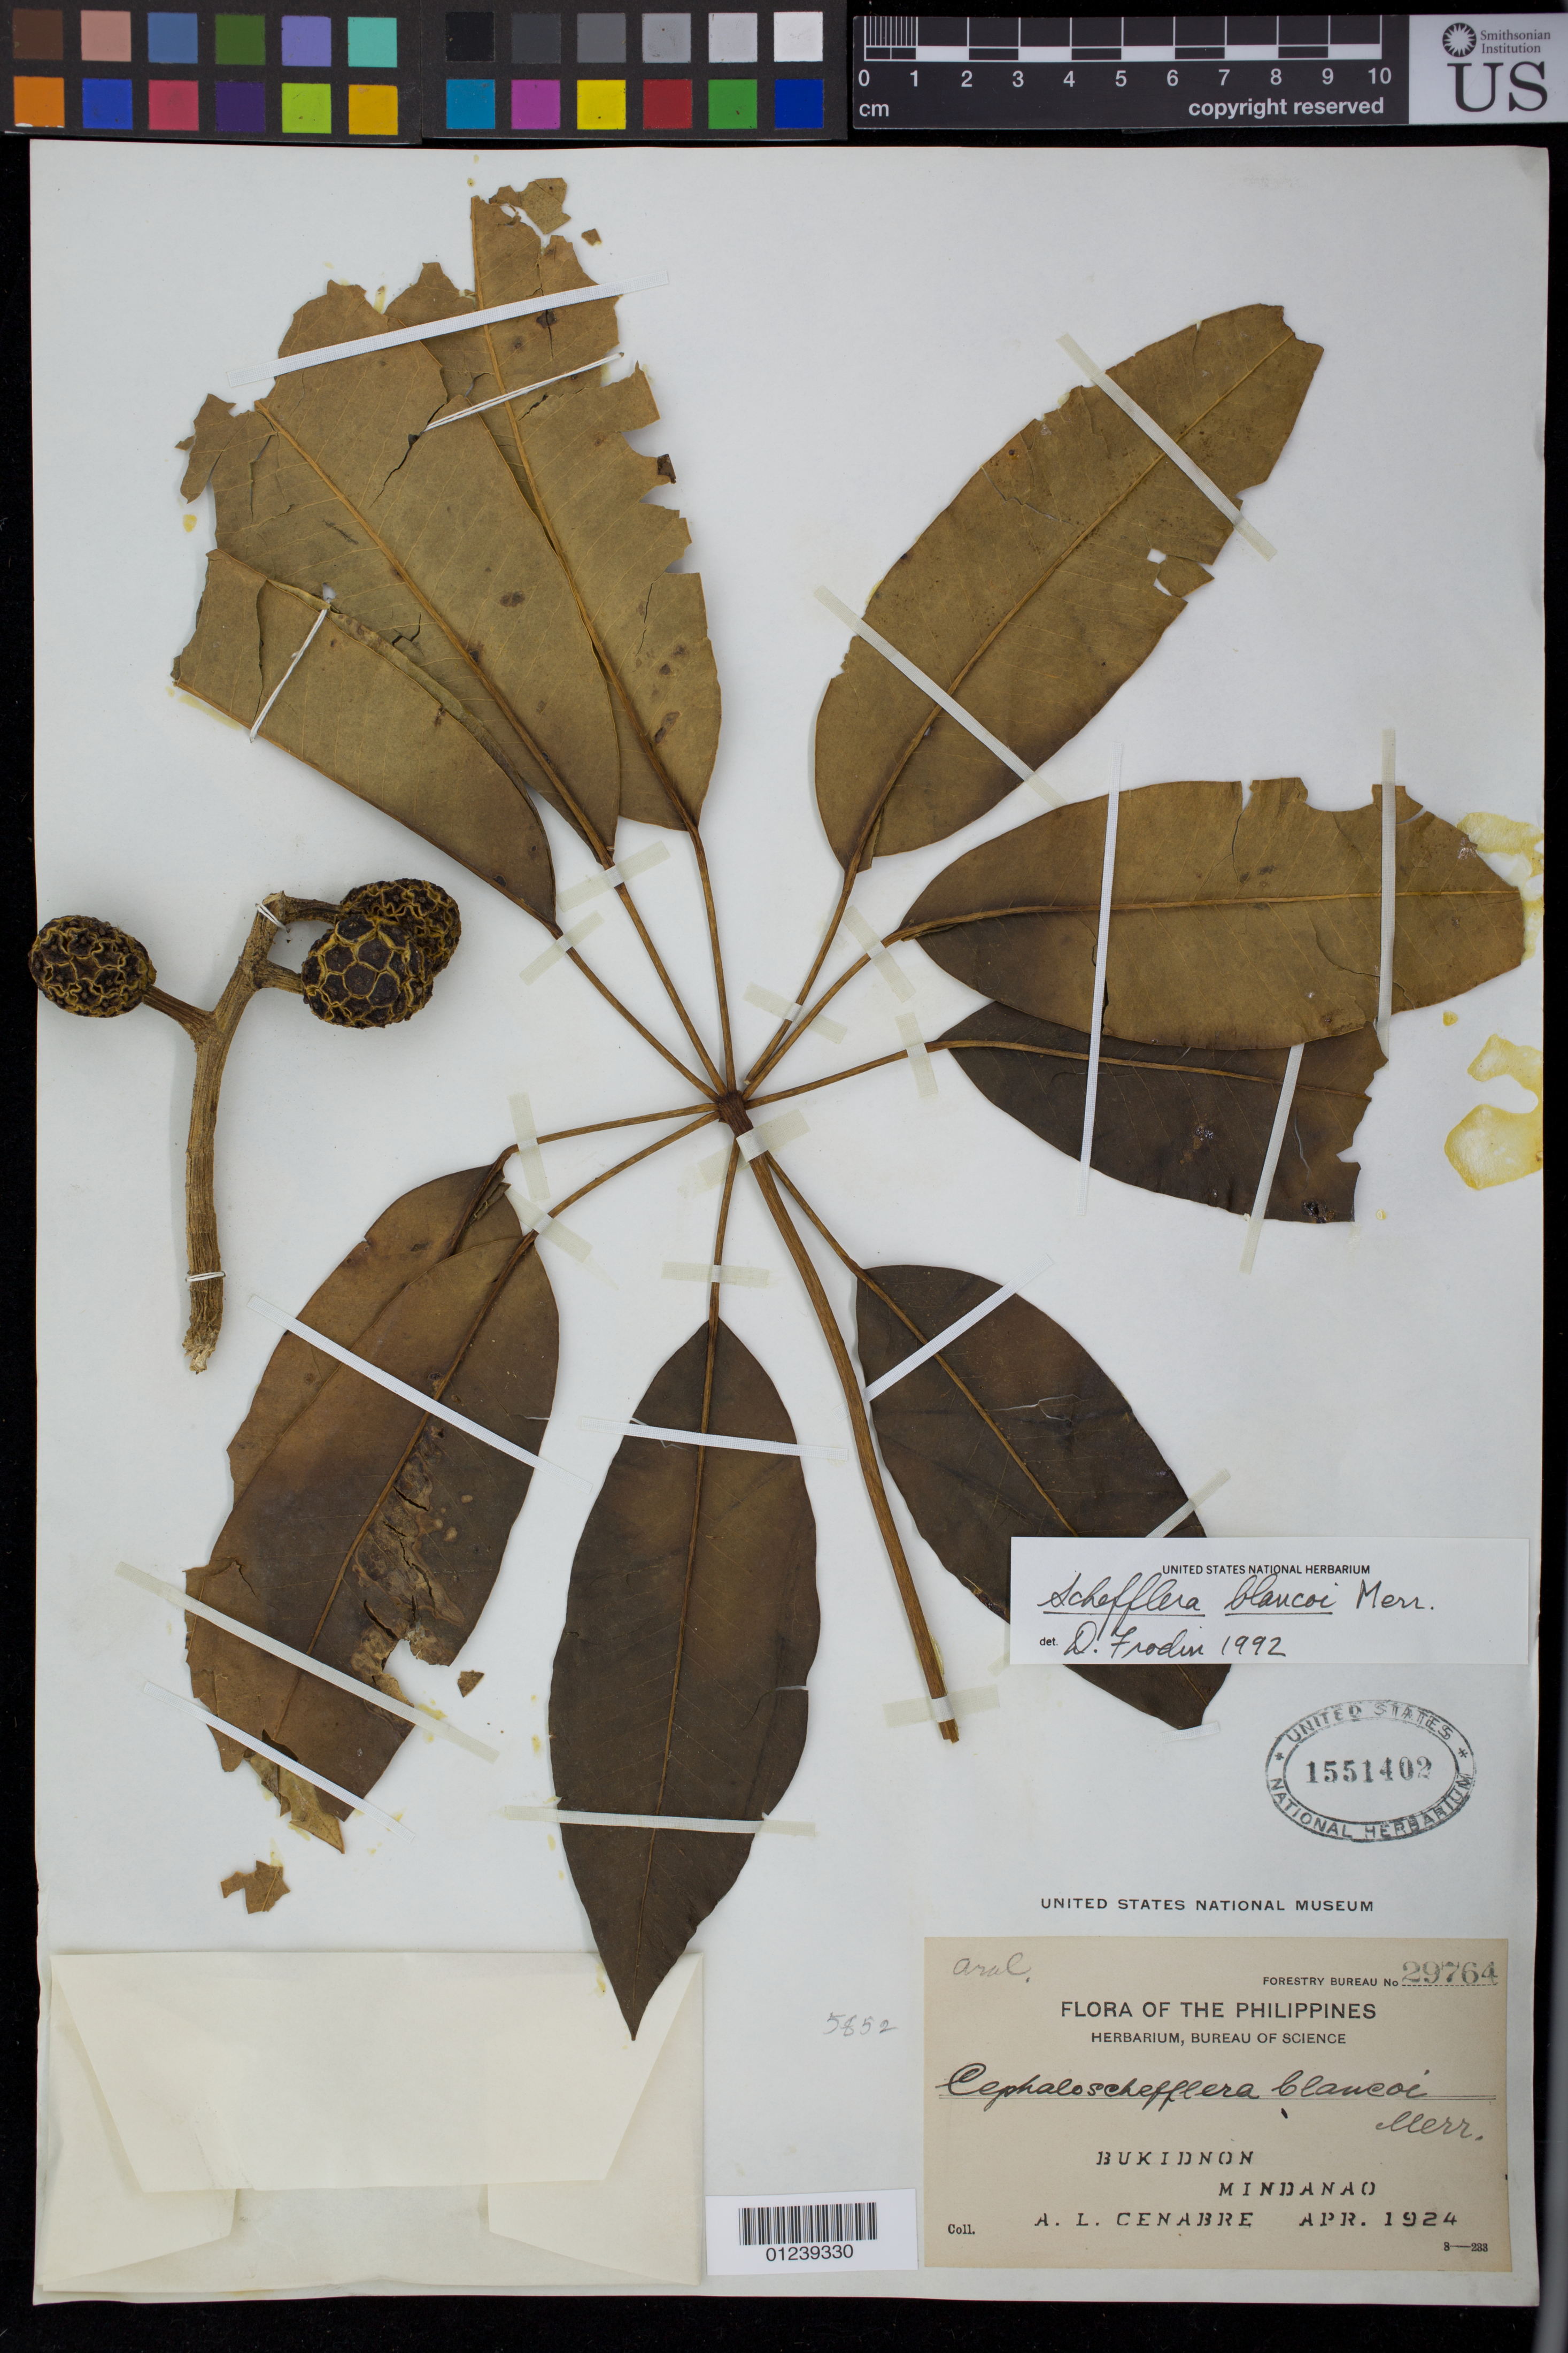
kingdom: Plantae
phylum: Tracheophyta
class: Magnoliopsida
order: Apiales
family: Araliaceae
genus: Schefflera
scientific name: Schefflera blancoi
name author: Merr.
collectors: A. Cenabre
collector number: For. Bur. 29764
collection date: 1924-04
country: Philippines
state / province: Northern Mindanao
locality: Bukidnon, Mindanao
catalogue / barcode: US 1551402